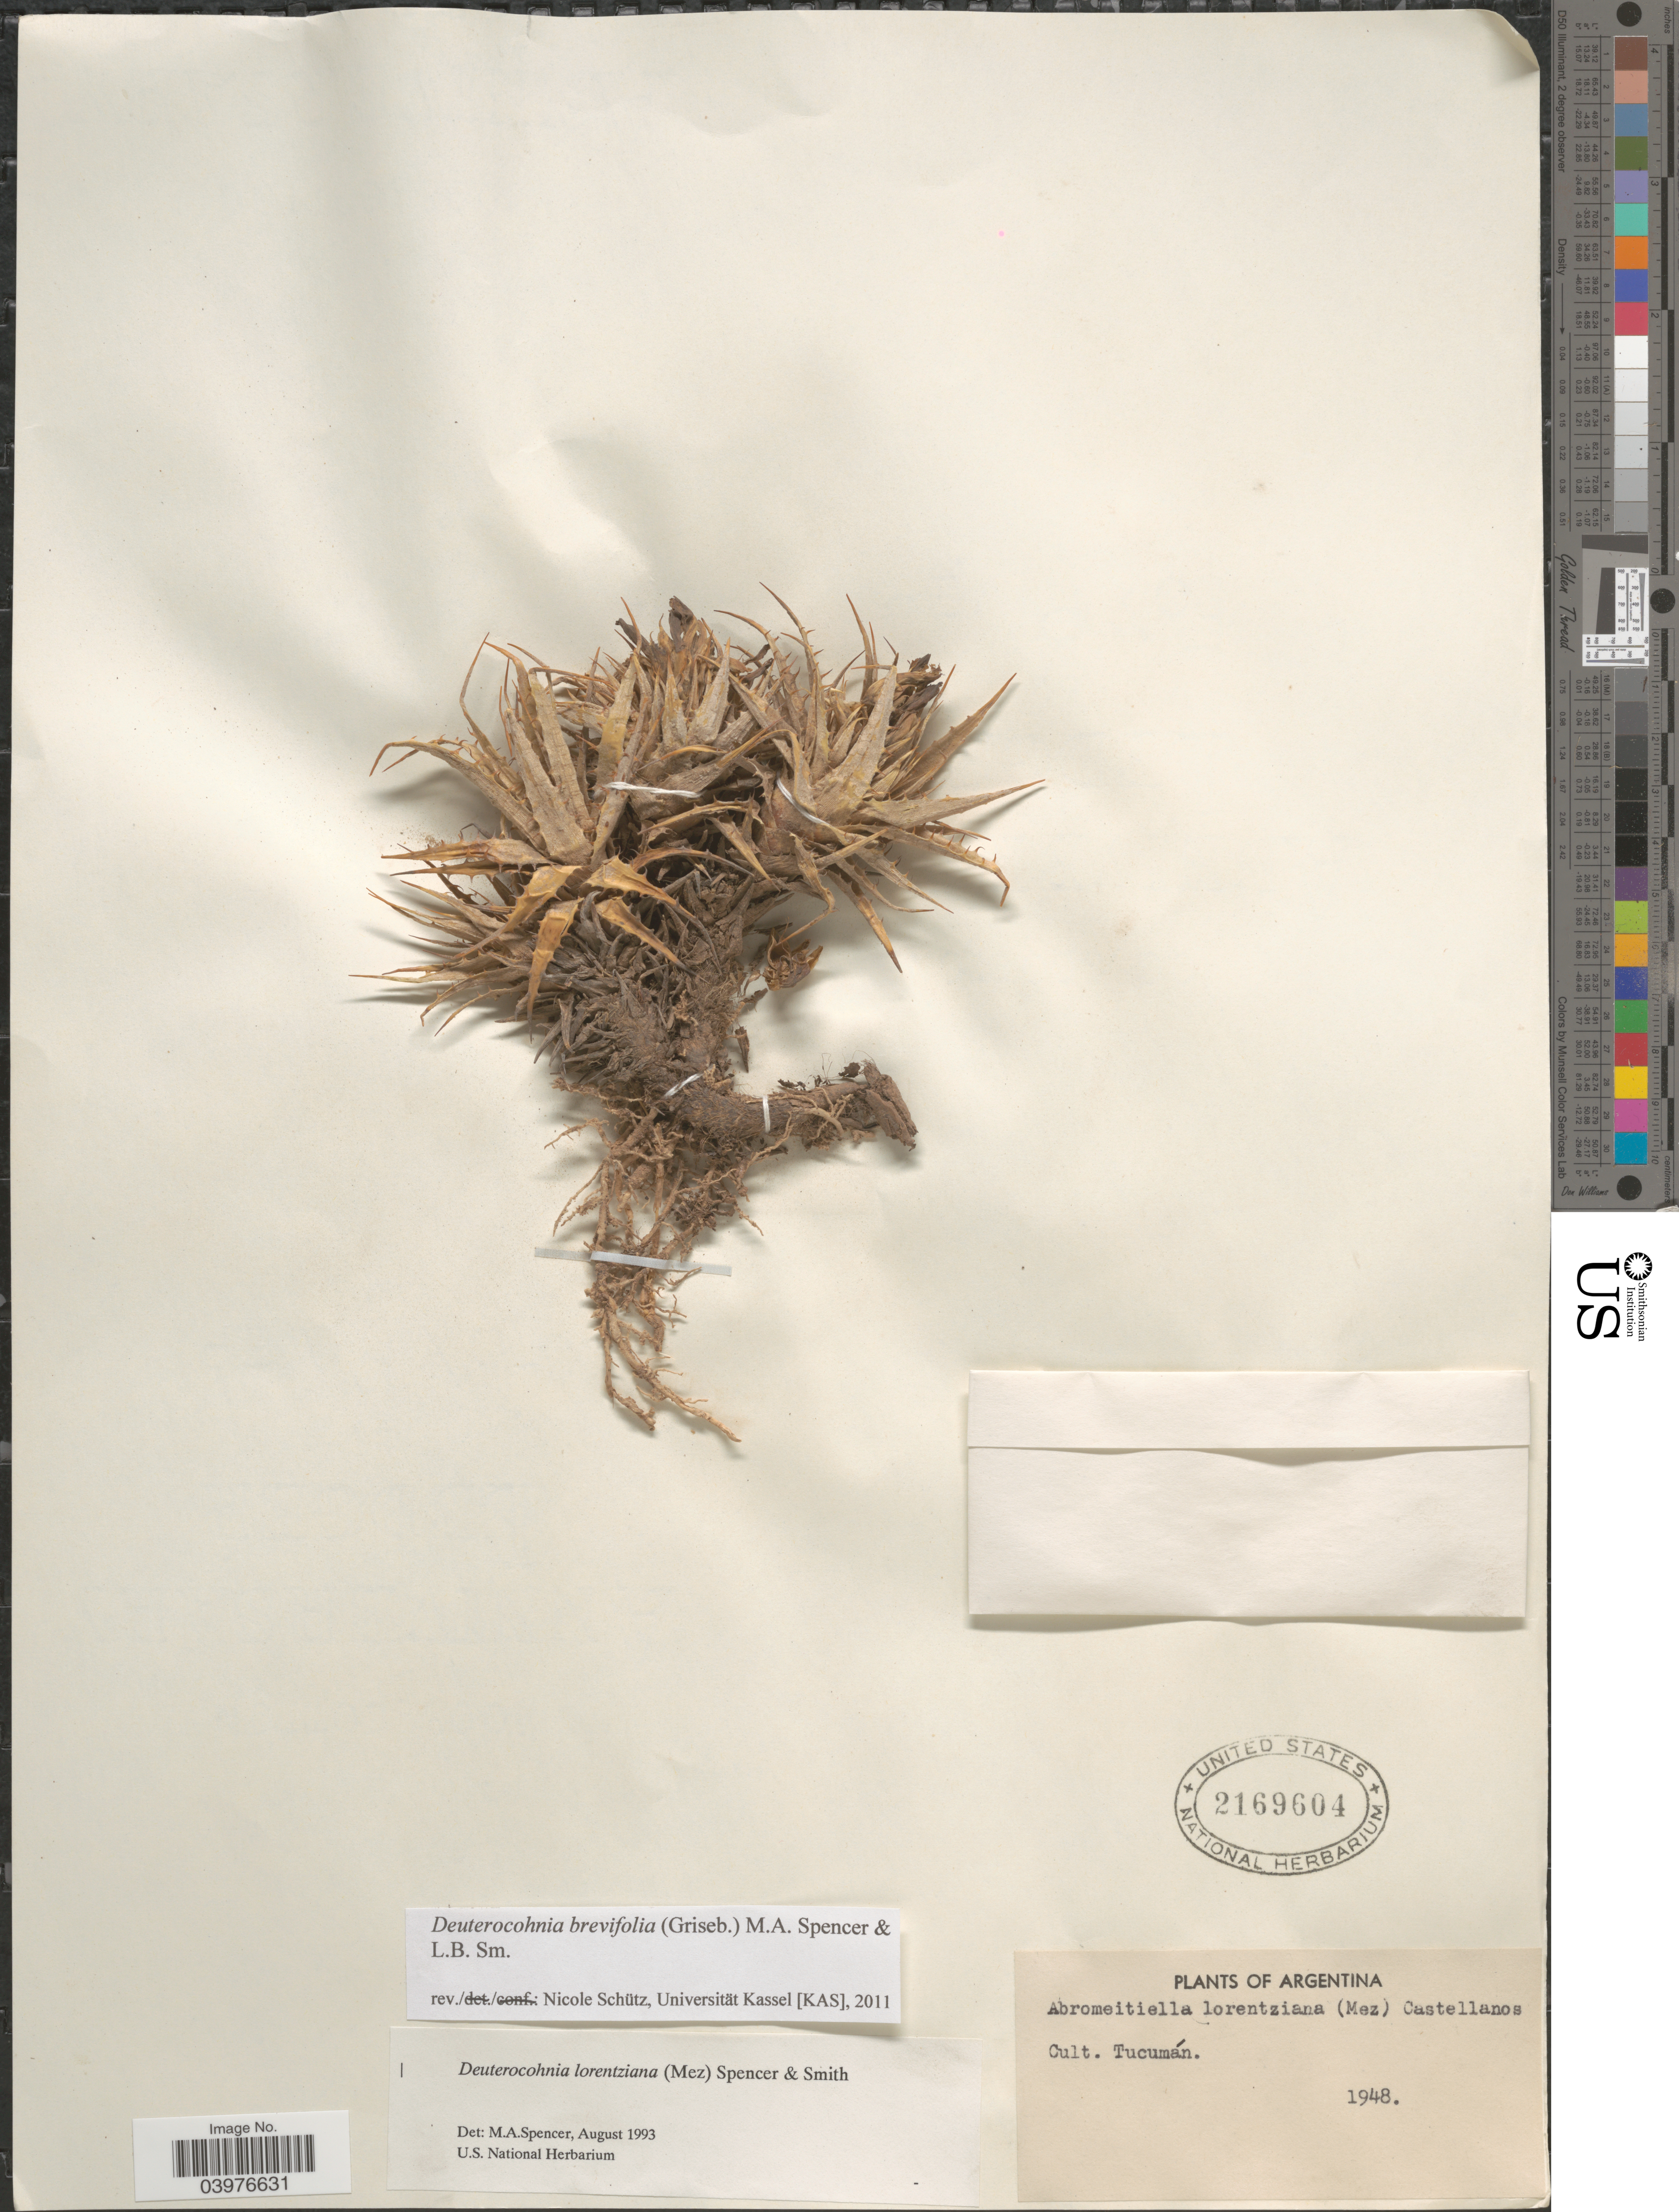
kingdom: Plantae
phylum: Tracheophyta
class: Liliopsida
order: Poales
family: Bromeliaceae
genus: Deuterocohnia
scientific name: Deuterocohnia brevifolia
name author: (Griseb.) M.A. Spencer & L.B. Sm.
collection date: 1948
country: Argentina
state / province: Tucuman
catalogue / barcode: US 2169604